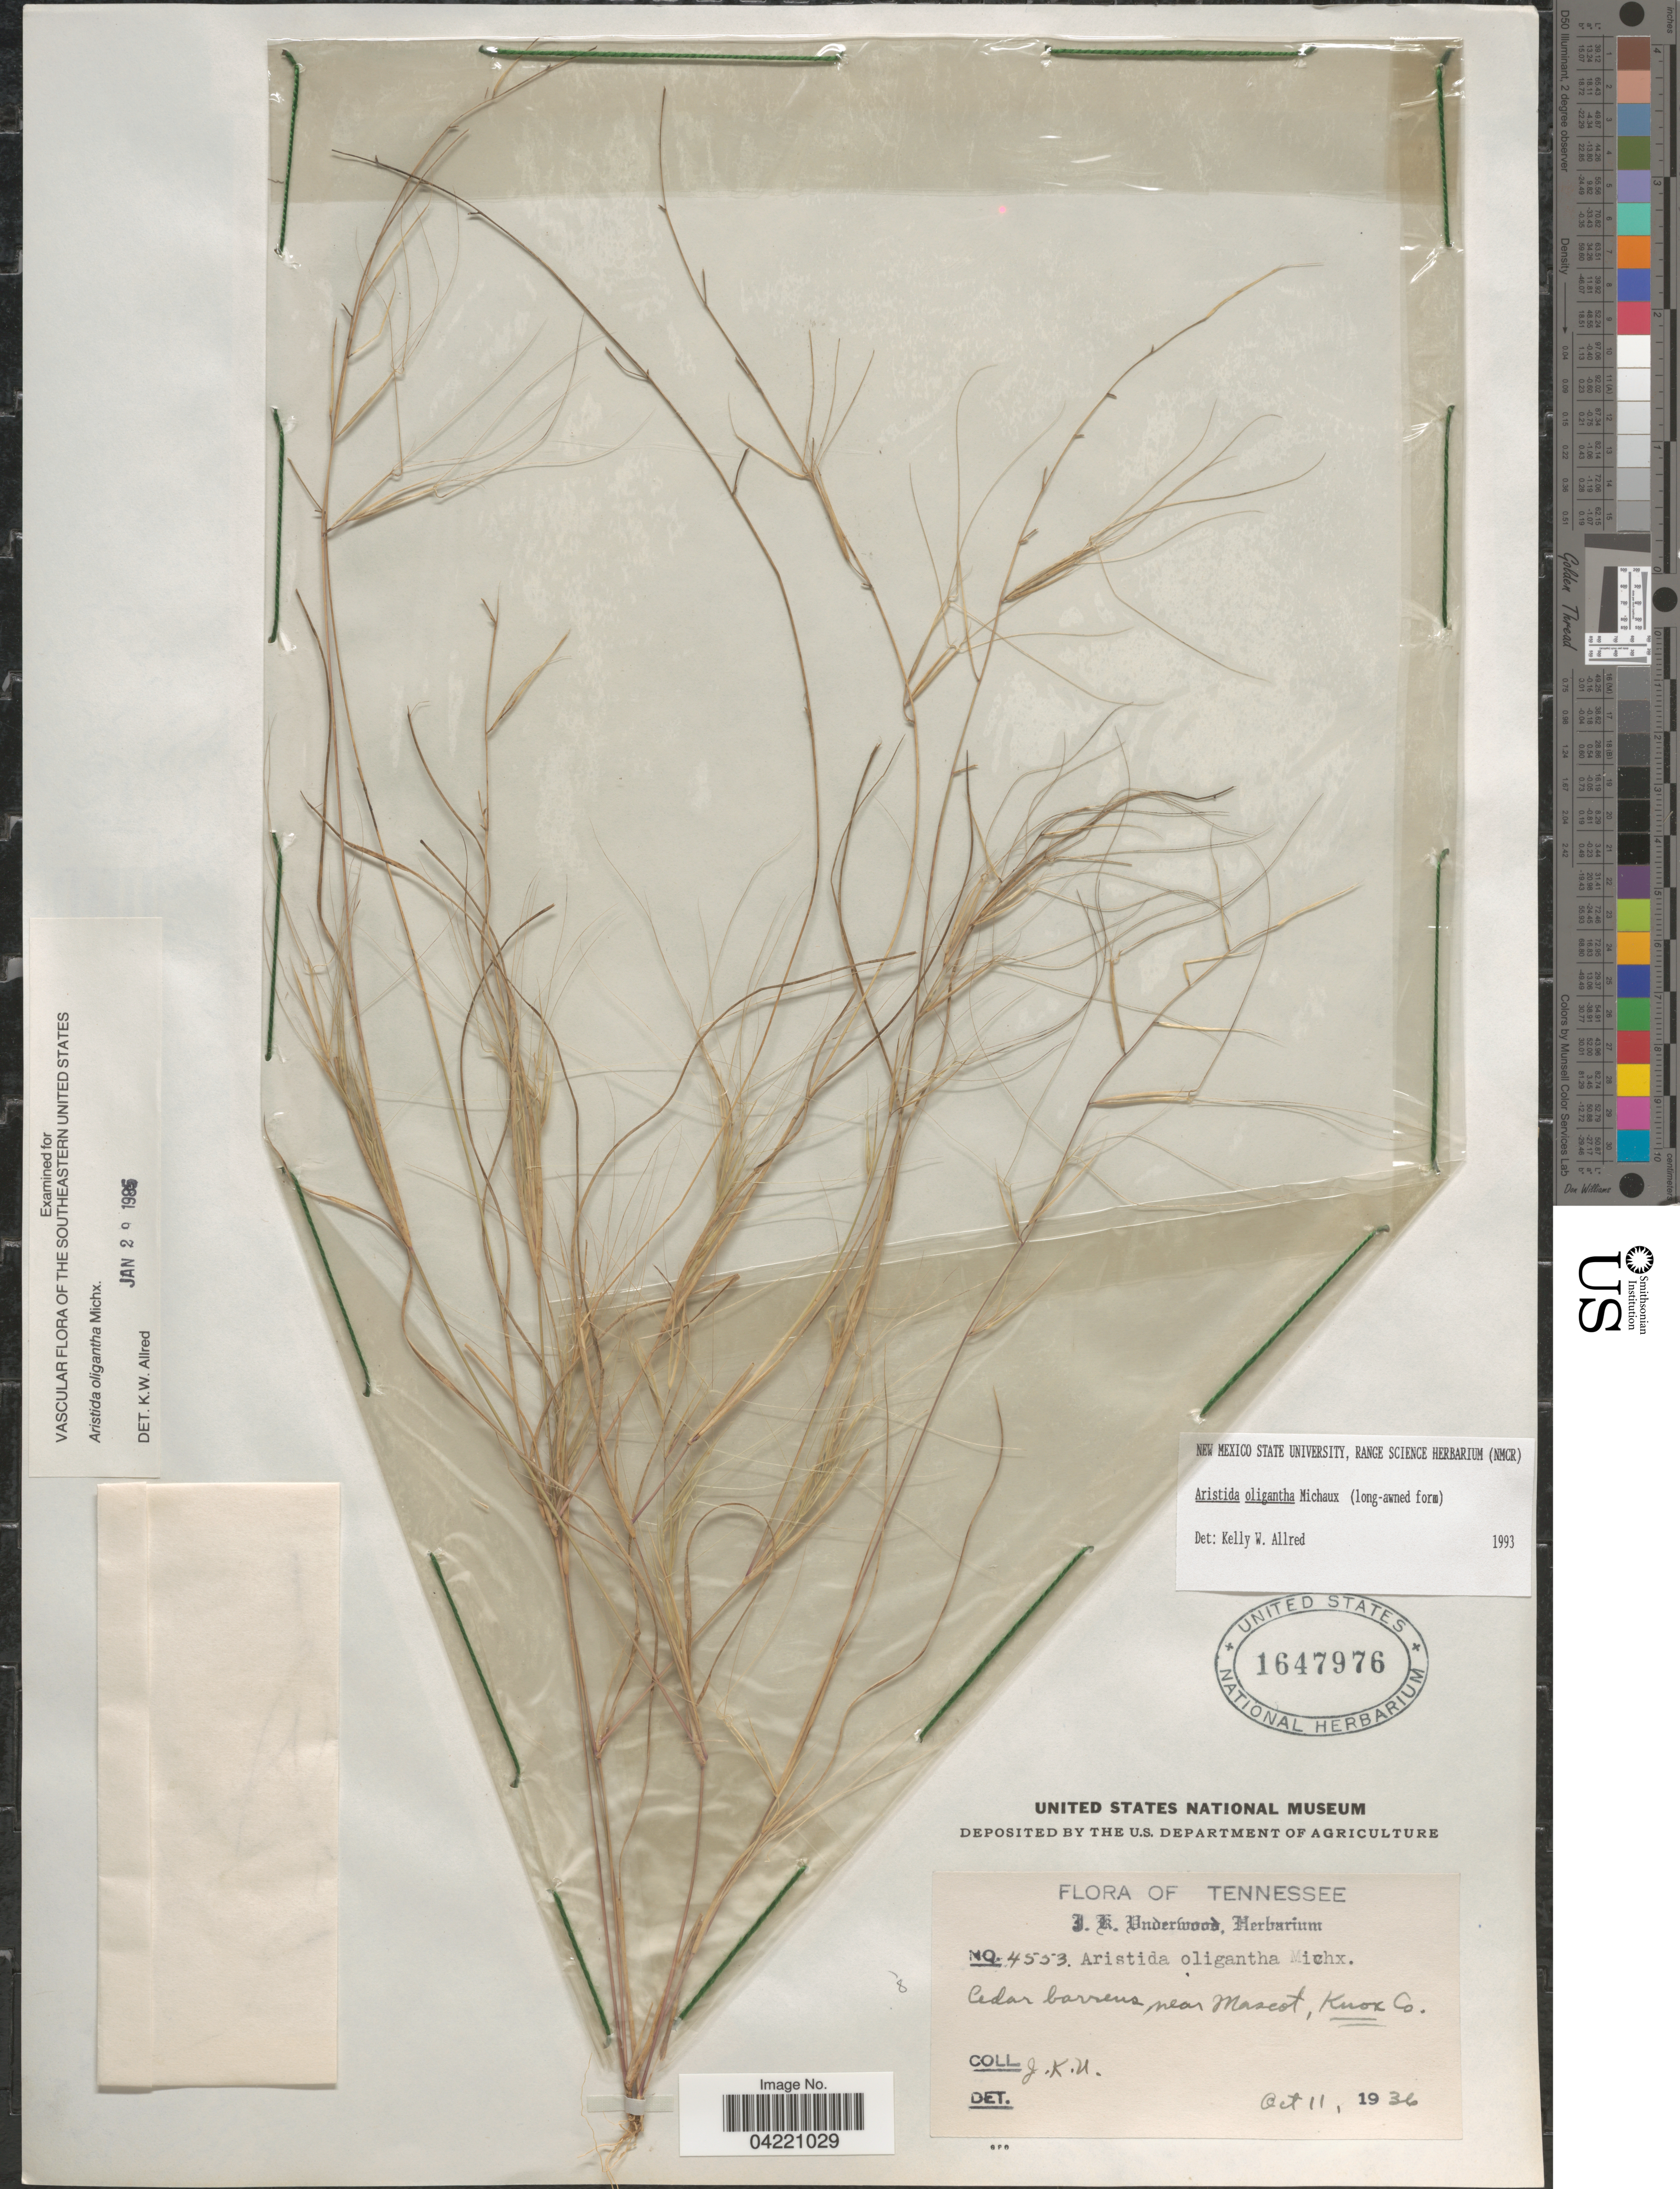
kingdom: Plantae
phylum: Tracheophyta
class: Liliopsida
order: Poales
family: Poaceae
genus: Aristida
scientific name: Aristida oligantha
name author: Michx.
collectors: J. K. Underwood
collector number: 4553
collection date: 1936-10-11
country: United States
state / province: Tennessee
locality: Cedar barrens near Mascot, Knox Co.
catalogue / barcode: US 1647976